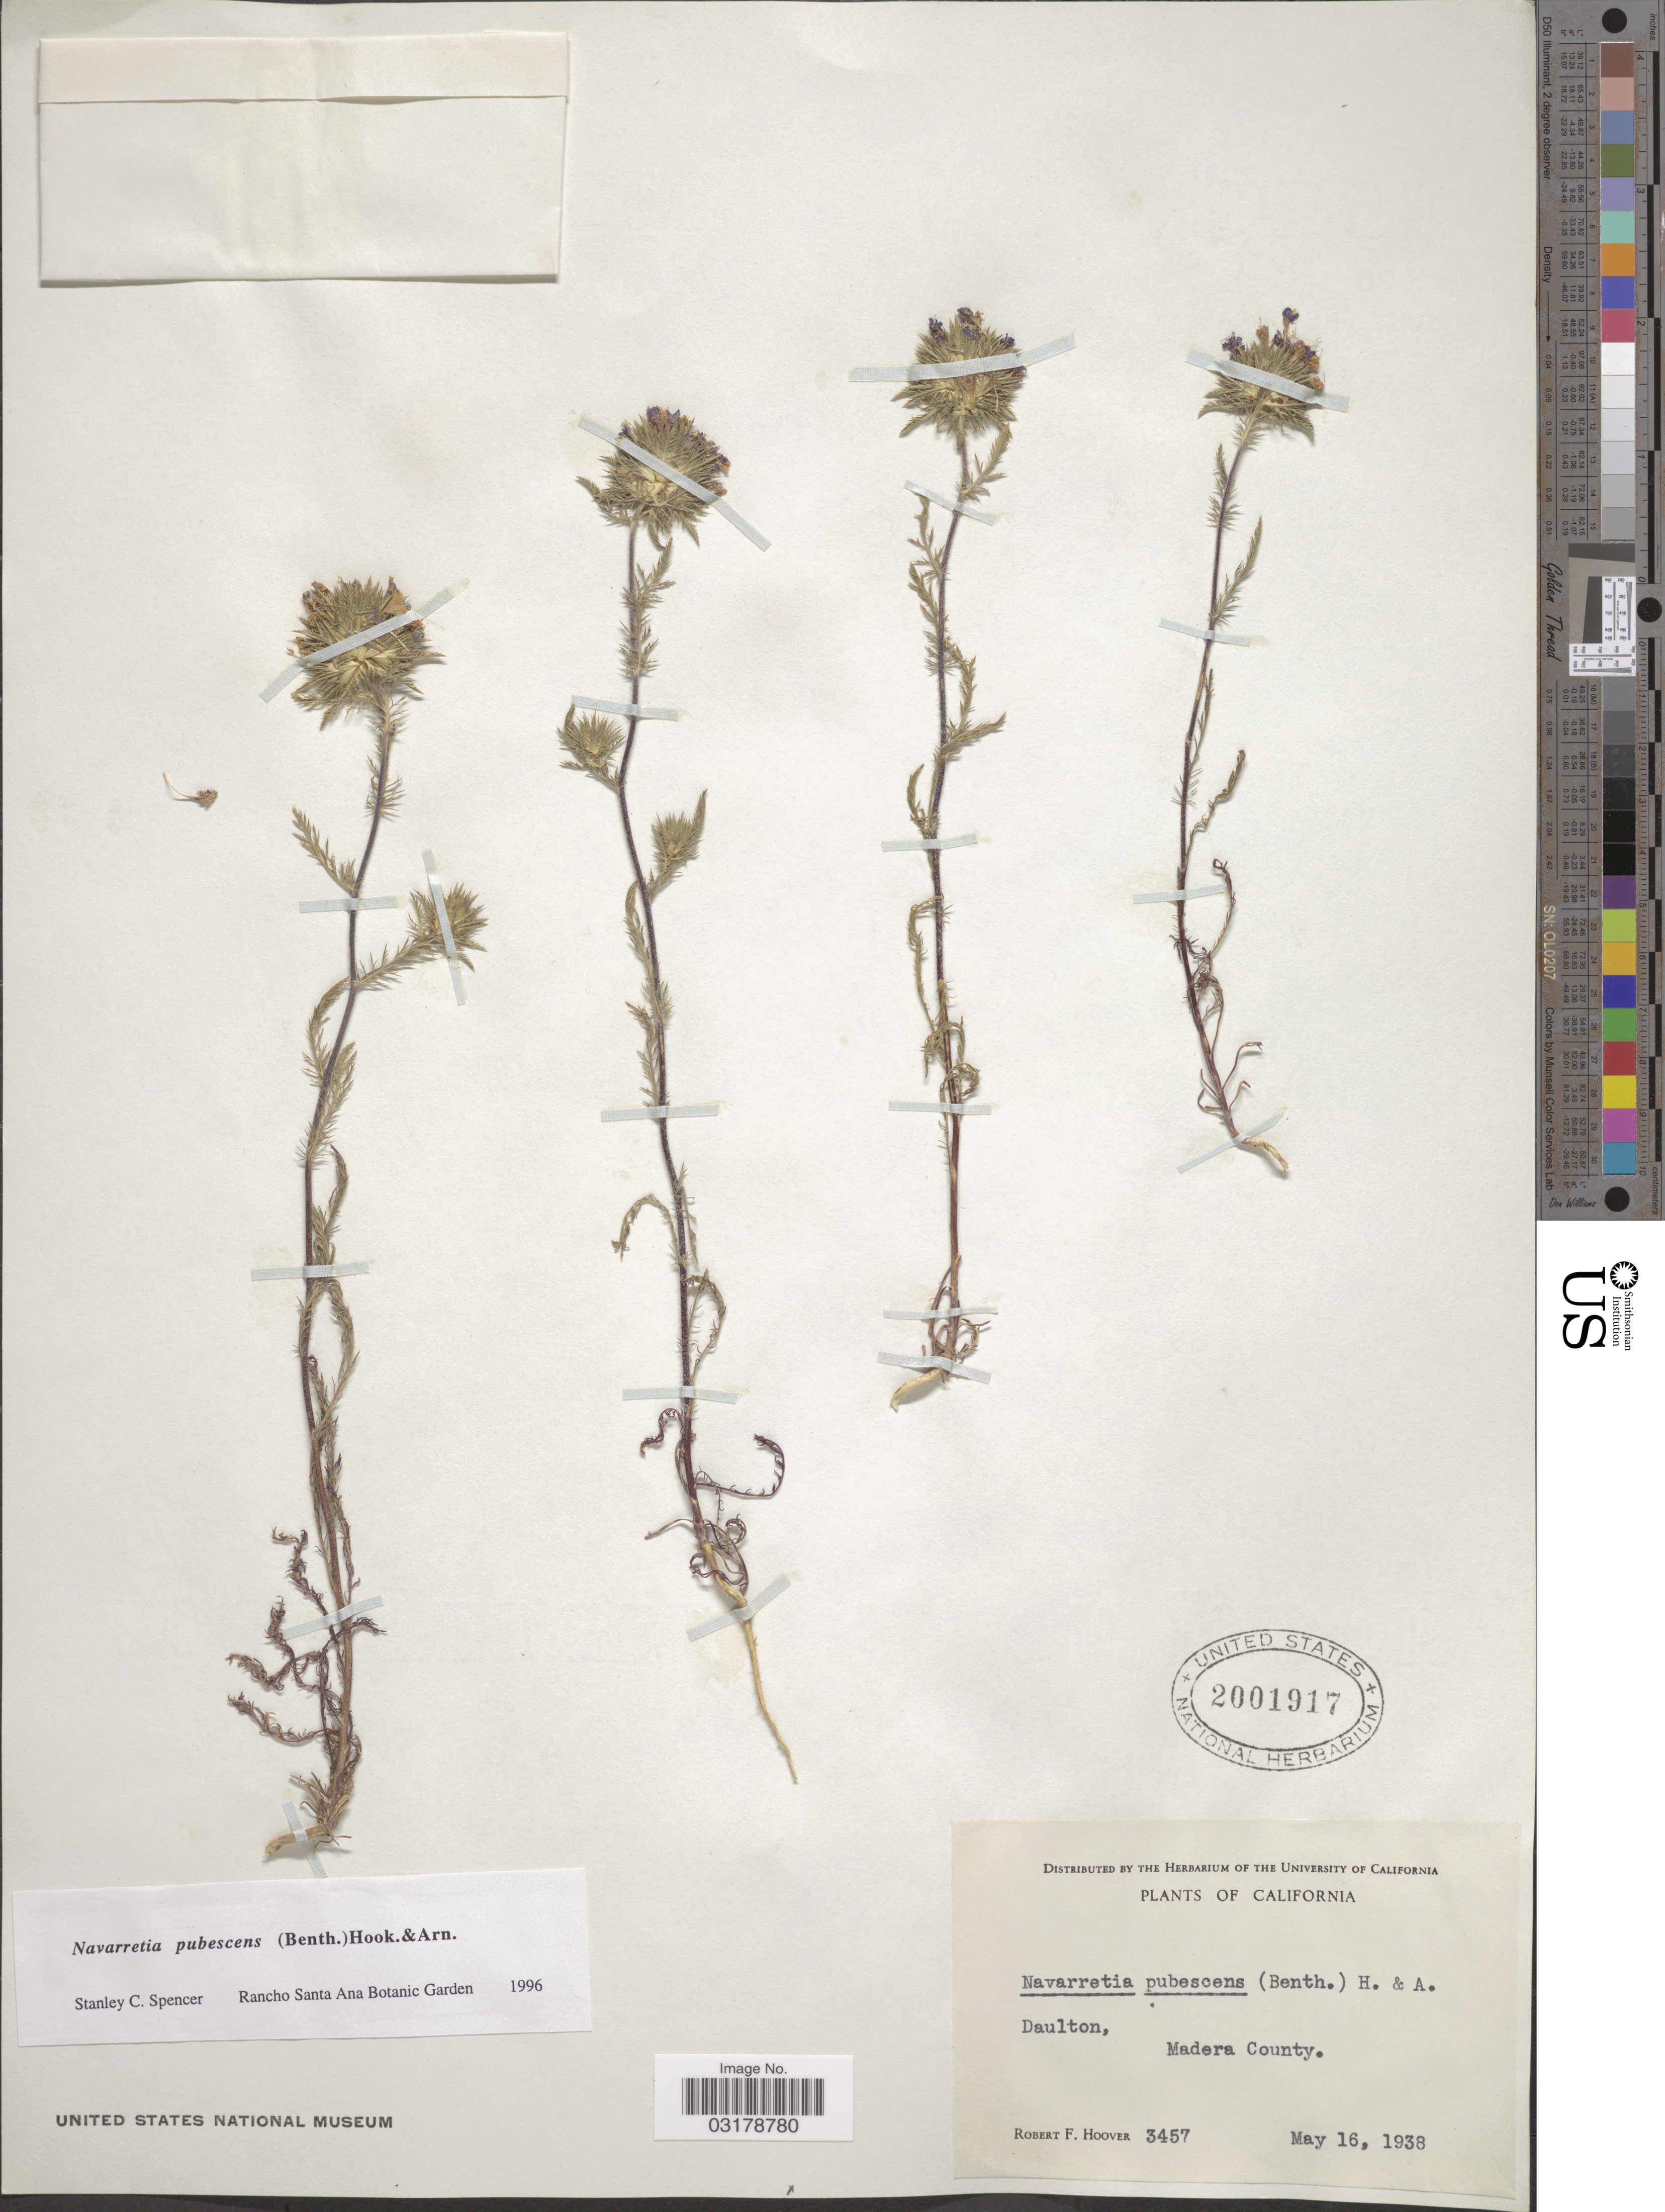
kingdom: Plantae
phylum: Tracheophyta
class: Magnoliopsida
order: Ericales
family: Polemoniaceae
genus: Navarretia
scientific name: Navarretia pubescens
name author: (Benth.) Hook. & Arn.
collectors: R. F. Hoover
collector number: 3457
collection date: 1938-05-16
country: United States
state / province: California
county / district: Madera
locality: Daulton, Madera County.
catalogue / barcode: US 2001917